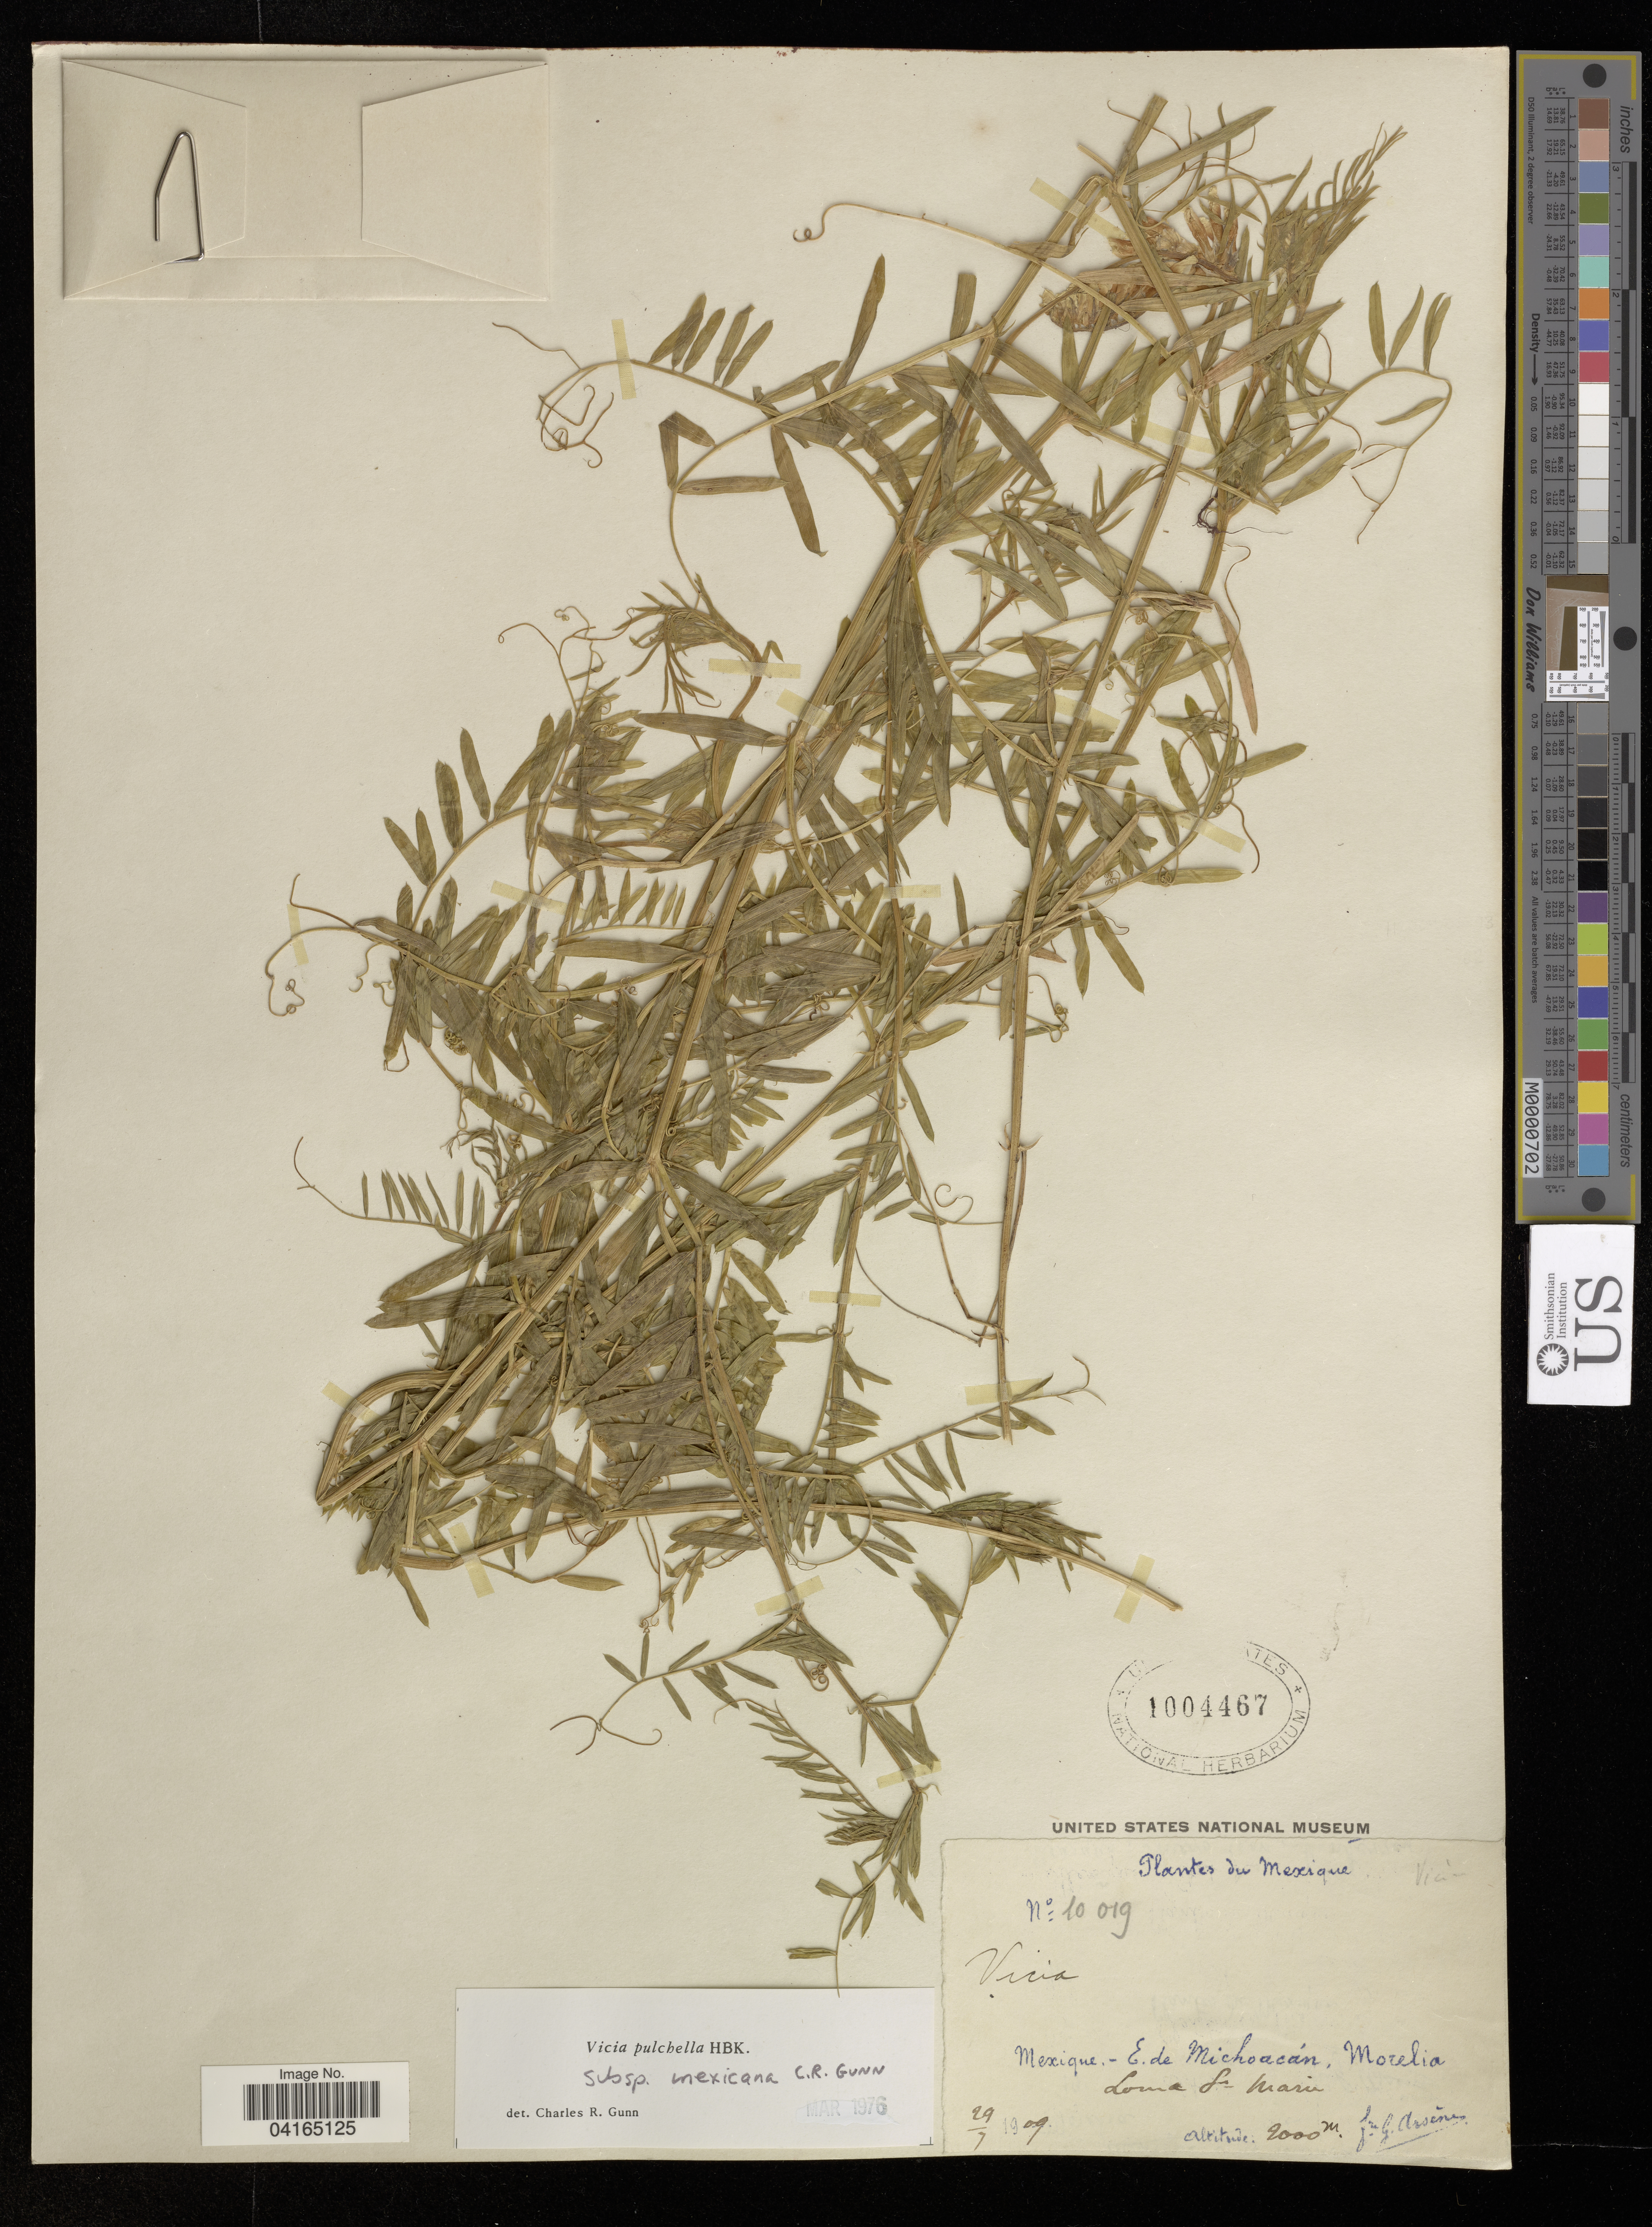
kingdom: Plantae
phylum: Tracheophyta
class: Magnoliopsida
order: Fabales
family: Fabaceae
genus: Vicia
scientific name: Vicia pulchella subsp. mexicana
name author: (Hemsl.) C.R. Gunn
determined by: Hechenleitner, Paulina, RBG Edinburgh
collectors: Bro. G. Arsène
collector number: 10019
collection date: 1909-07-29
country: Mexico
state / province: Michoacán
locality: E. de Michoacán, Morelia. Loma La Maria.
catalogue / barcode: US 1004467